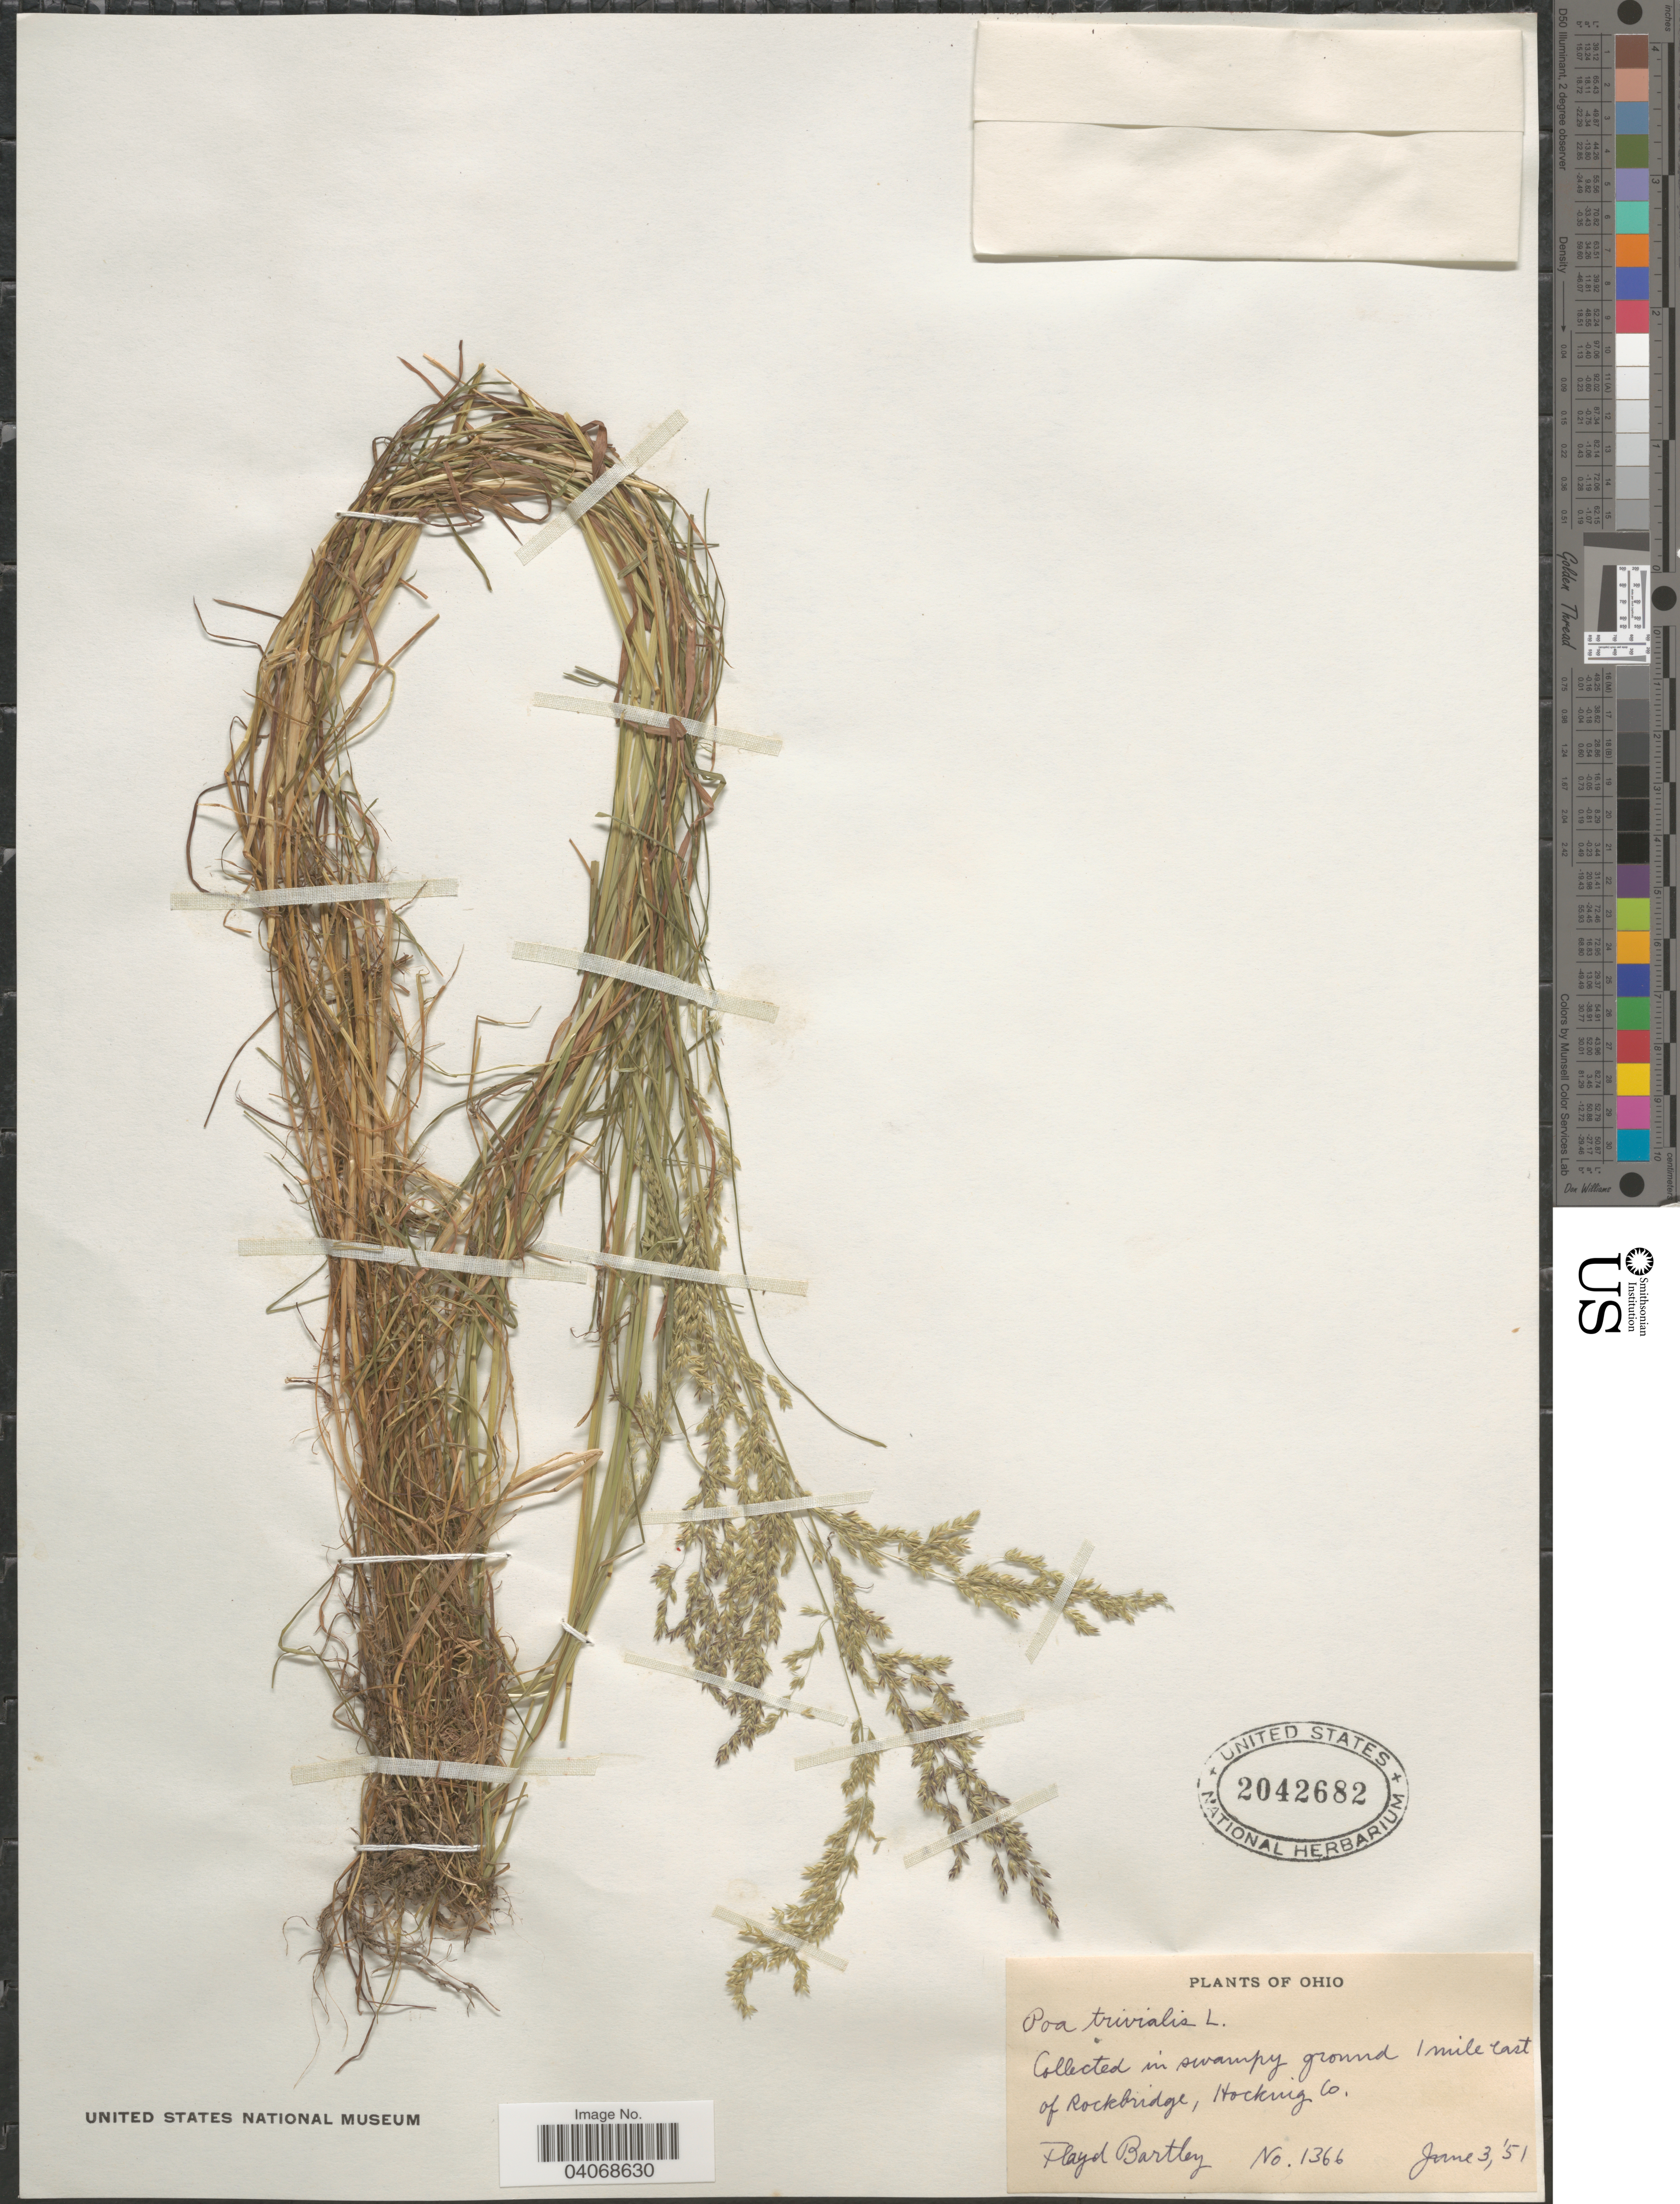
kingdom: Plantae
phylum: Tracheophyta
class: Liliopsida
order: Poales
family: Poaceae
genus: Poa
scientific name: Poa trivialis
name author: L.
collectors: F. Bartley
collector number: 1366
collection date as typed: Transcribed d/m/y: 3/6/51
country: United States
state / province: Ohio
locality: In swampy ground 1 mile east of Rockbridge, Hocking Co.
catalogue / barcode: US 2042682